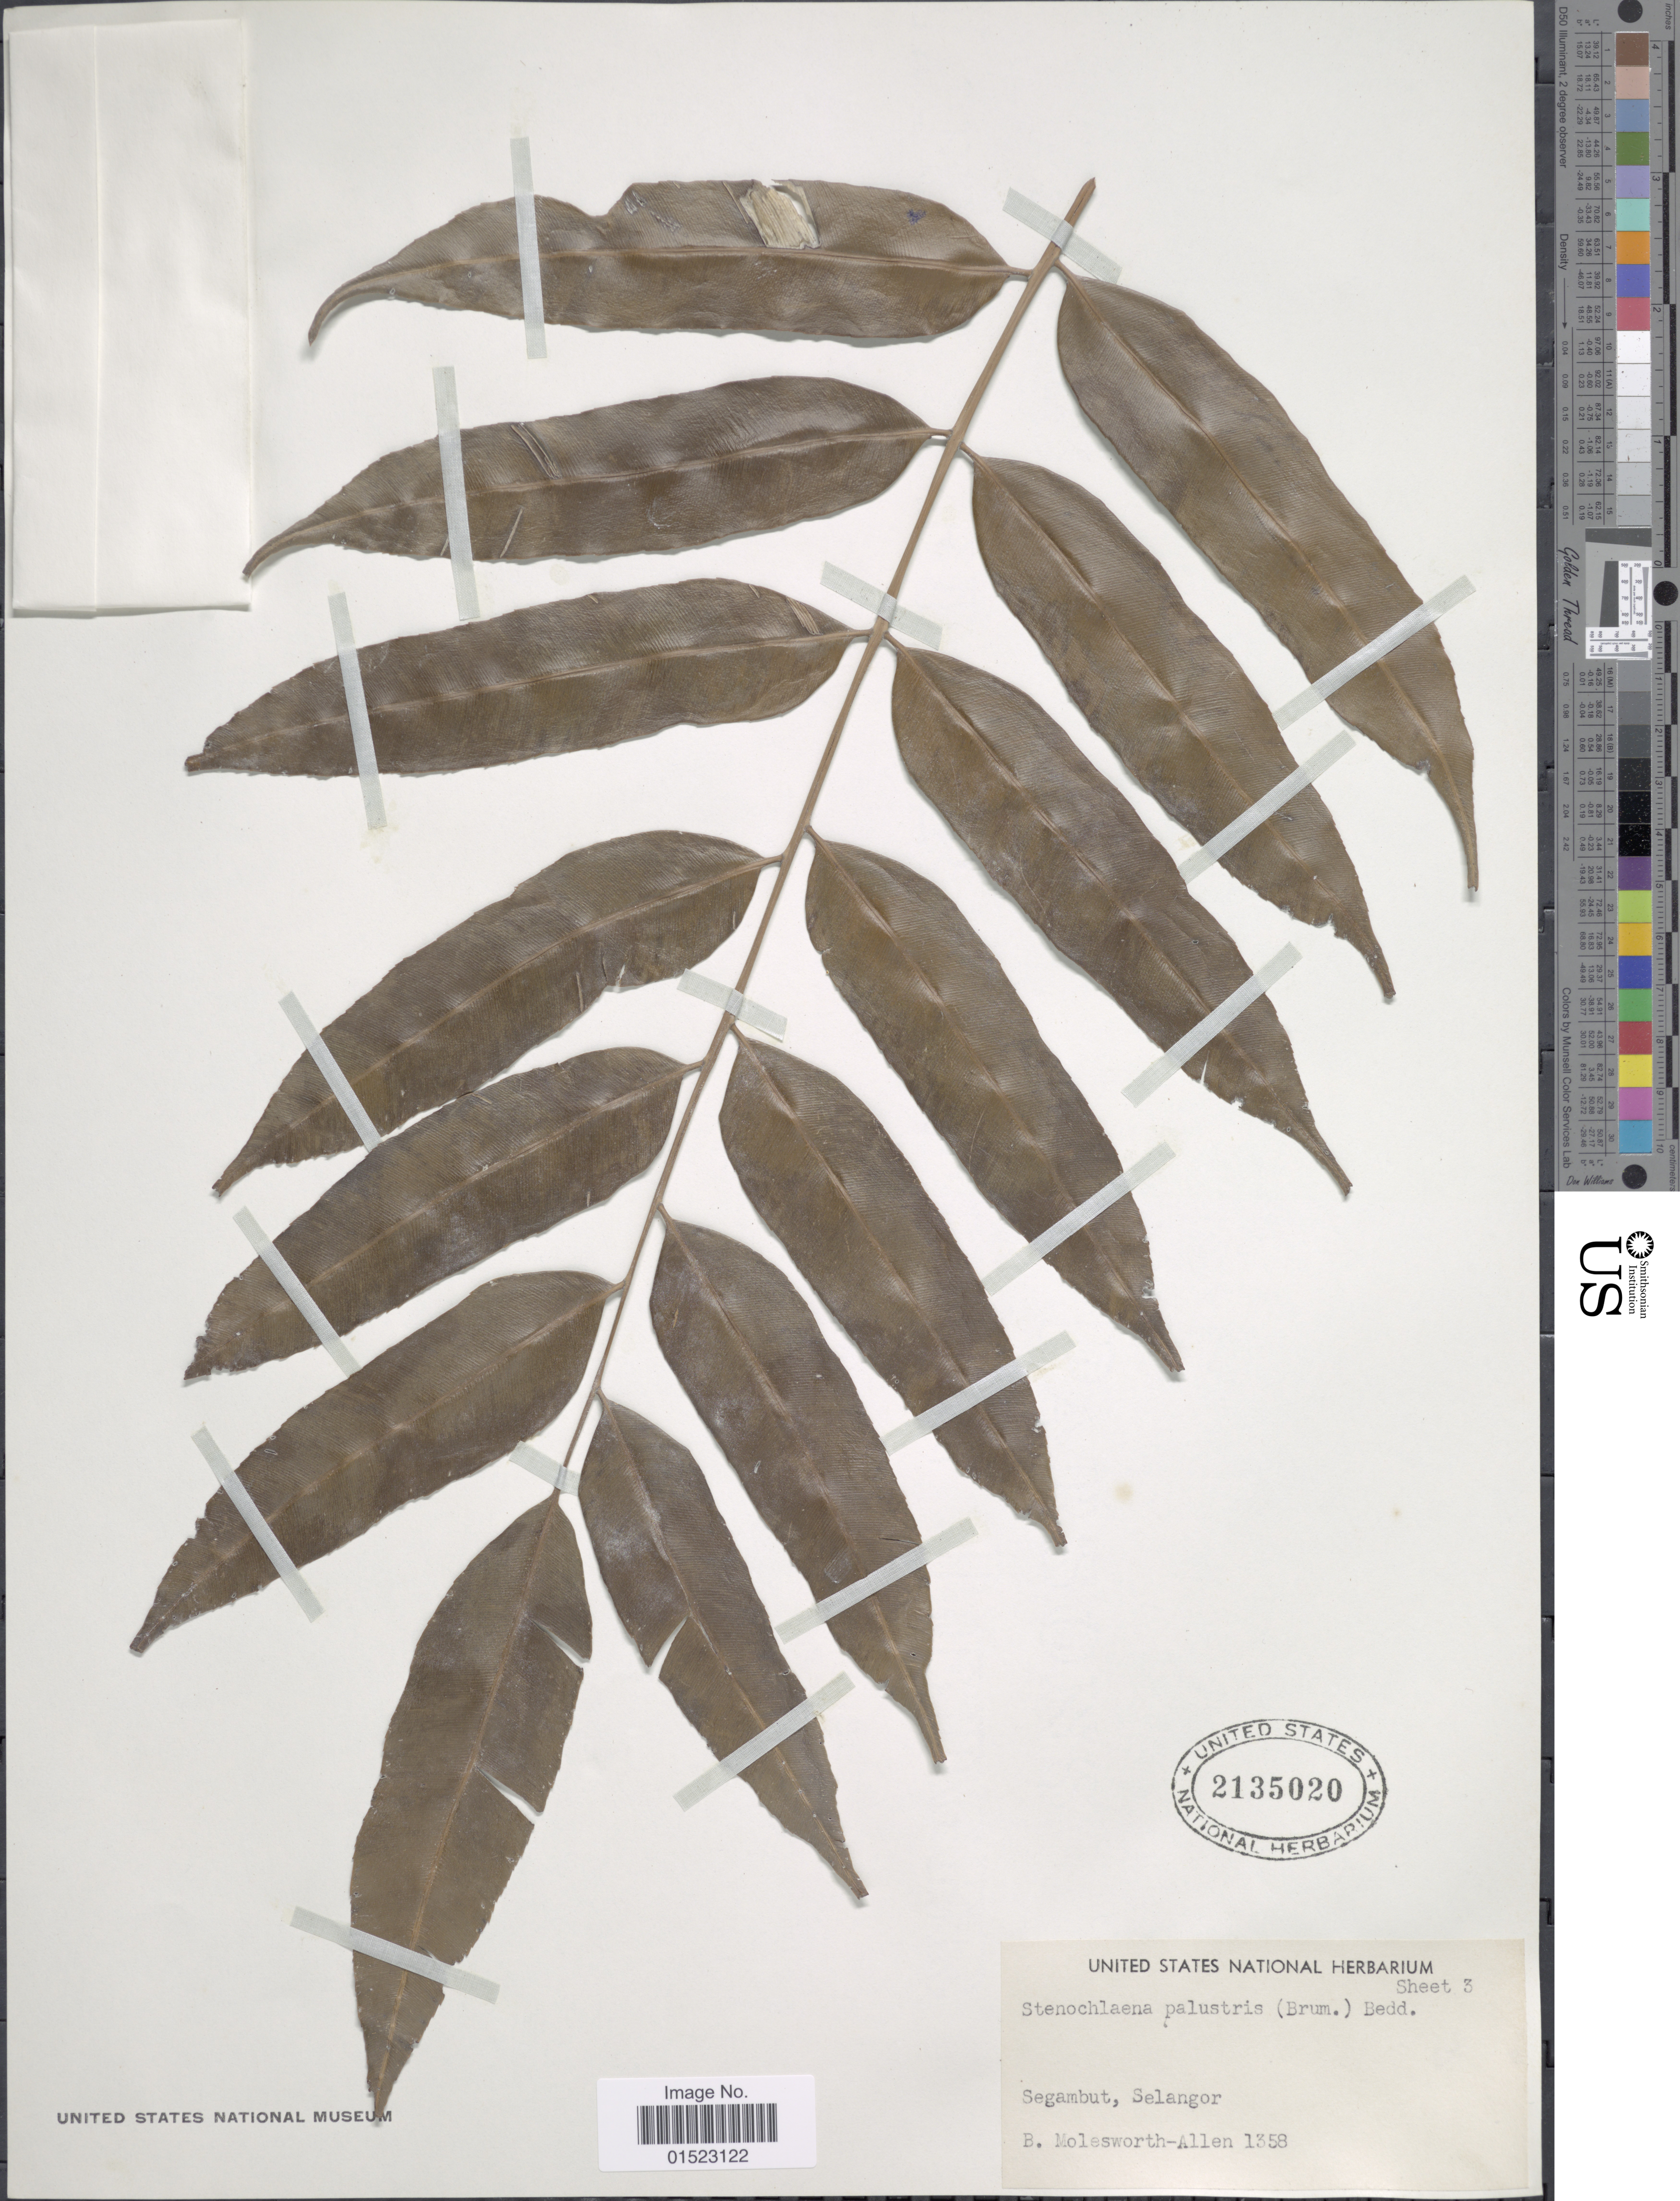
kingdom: Plantae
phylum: Tracheophyta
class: Polypodiopsida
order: Polypodiales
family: Blechnaceae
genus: Stenochlaena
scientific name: Stenochlaena palustris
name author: (Burm. f.) Bedd.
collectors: B. E. G. Molesworth-Allen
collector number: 1358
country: Malaysia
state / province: Selangor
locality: Segambut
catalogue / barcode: US 2135020